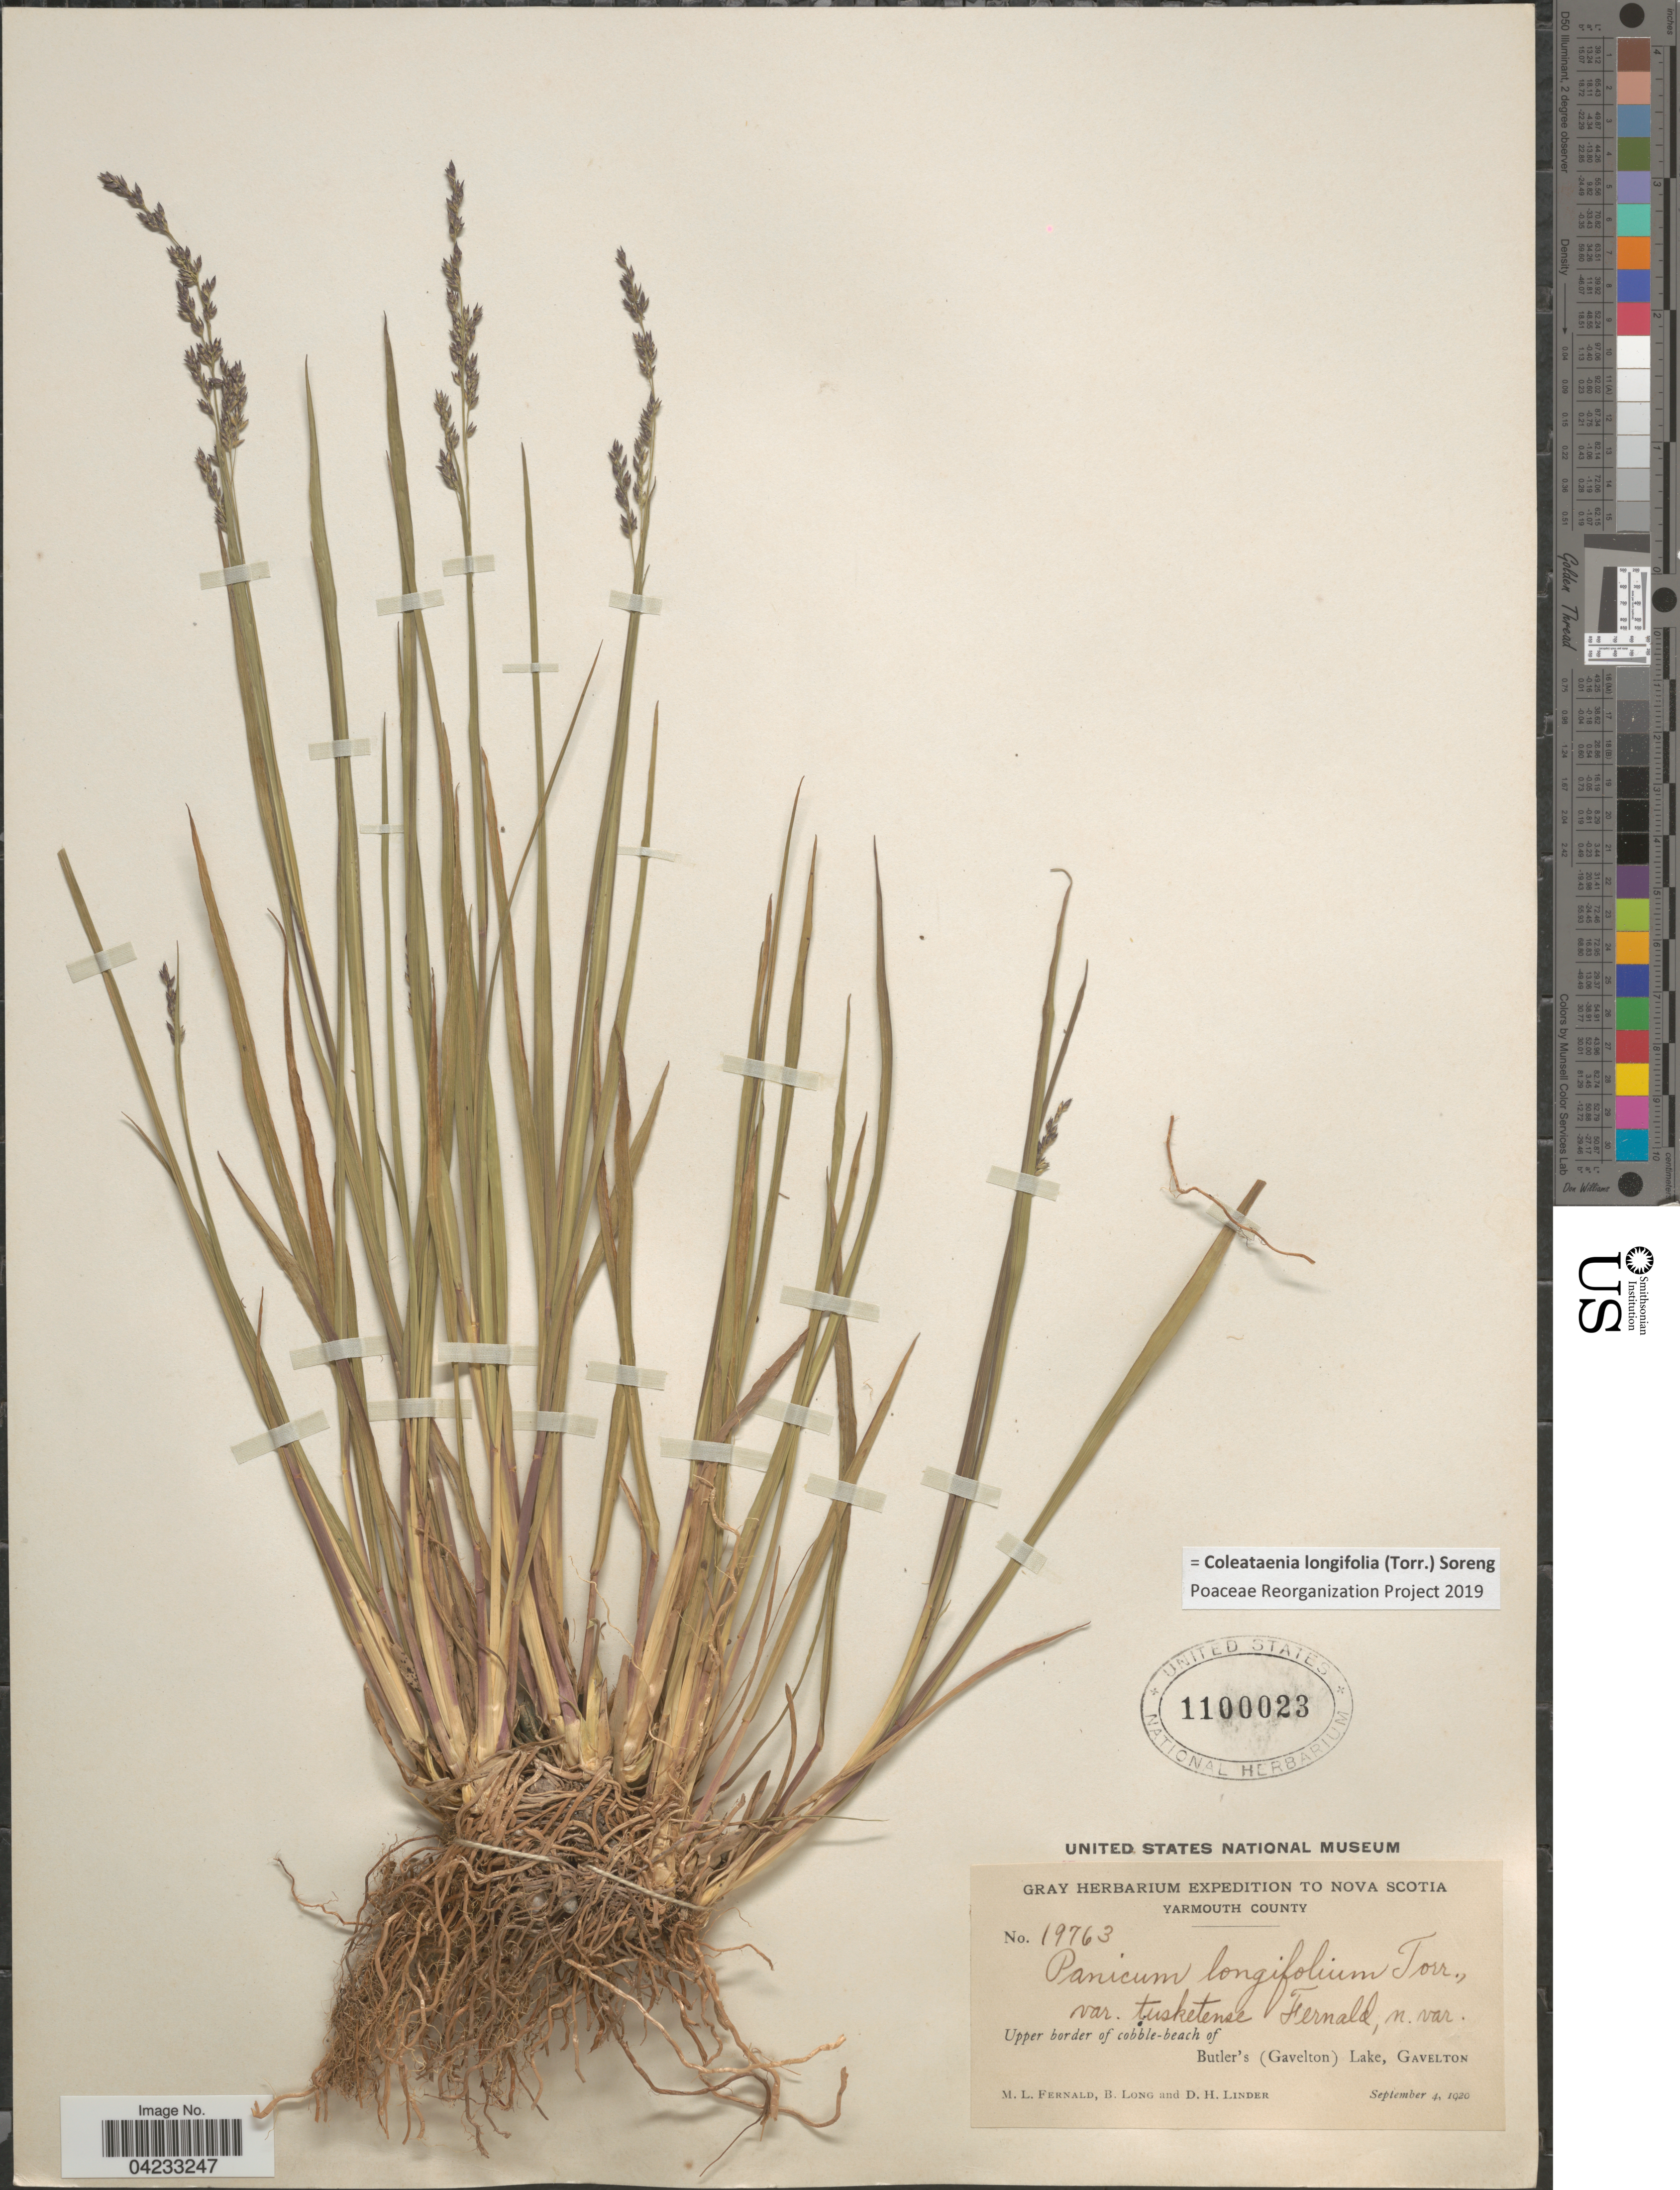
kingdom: Plantae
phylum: Tracheophyta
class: Liliopsida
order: Poales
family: Poaceae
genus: Coleataenia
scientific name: Coleataenia longifolia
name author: (Torr.) Soreng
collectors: M. L. Fernald, B. Long & D. Linder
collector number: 19763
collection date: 1920-09-04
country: Canada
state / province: Nova Scotia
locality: Gray Herbarium Expedition to Nova Scotia. Yarmouth County. Upper border of cobble-beach of Butler's (Gavelton) Lake, Gavelton.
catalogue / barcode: US 1100023